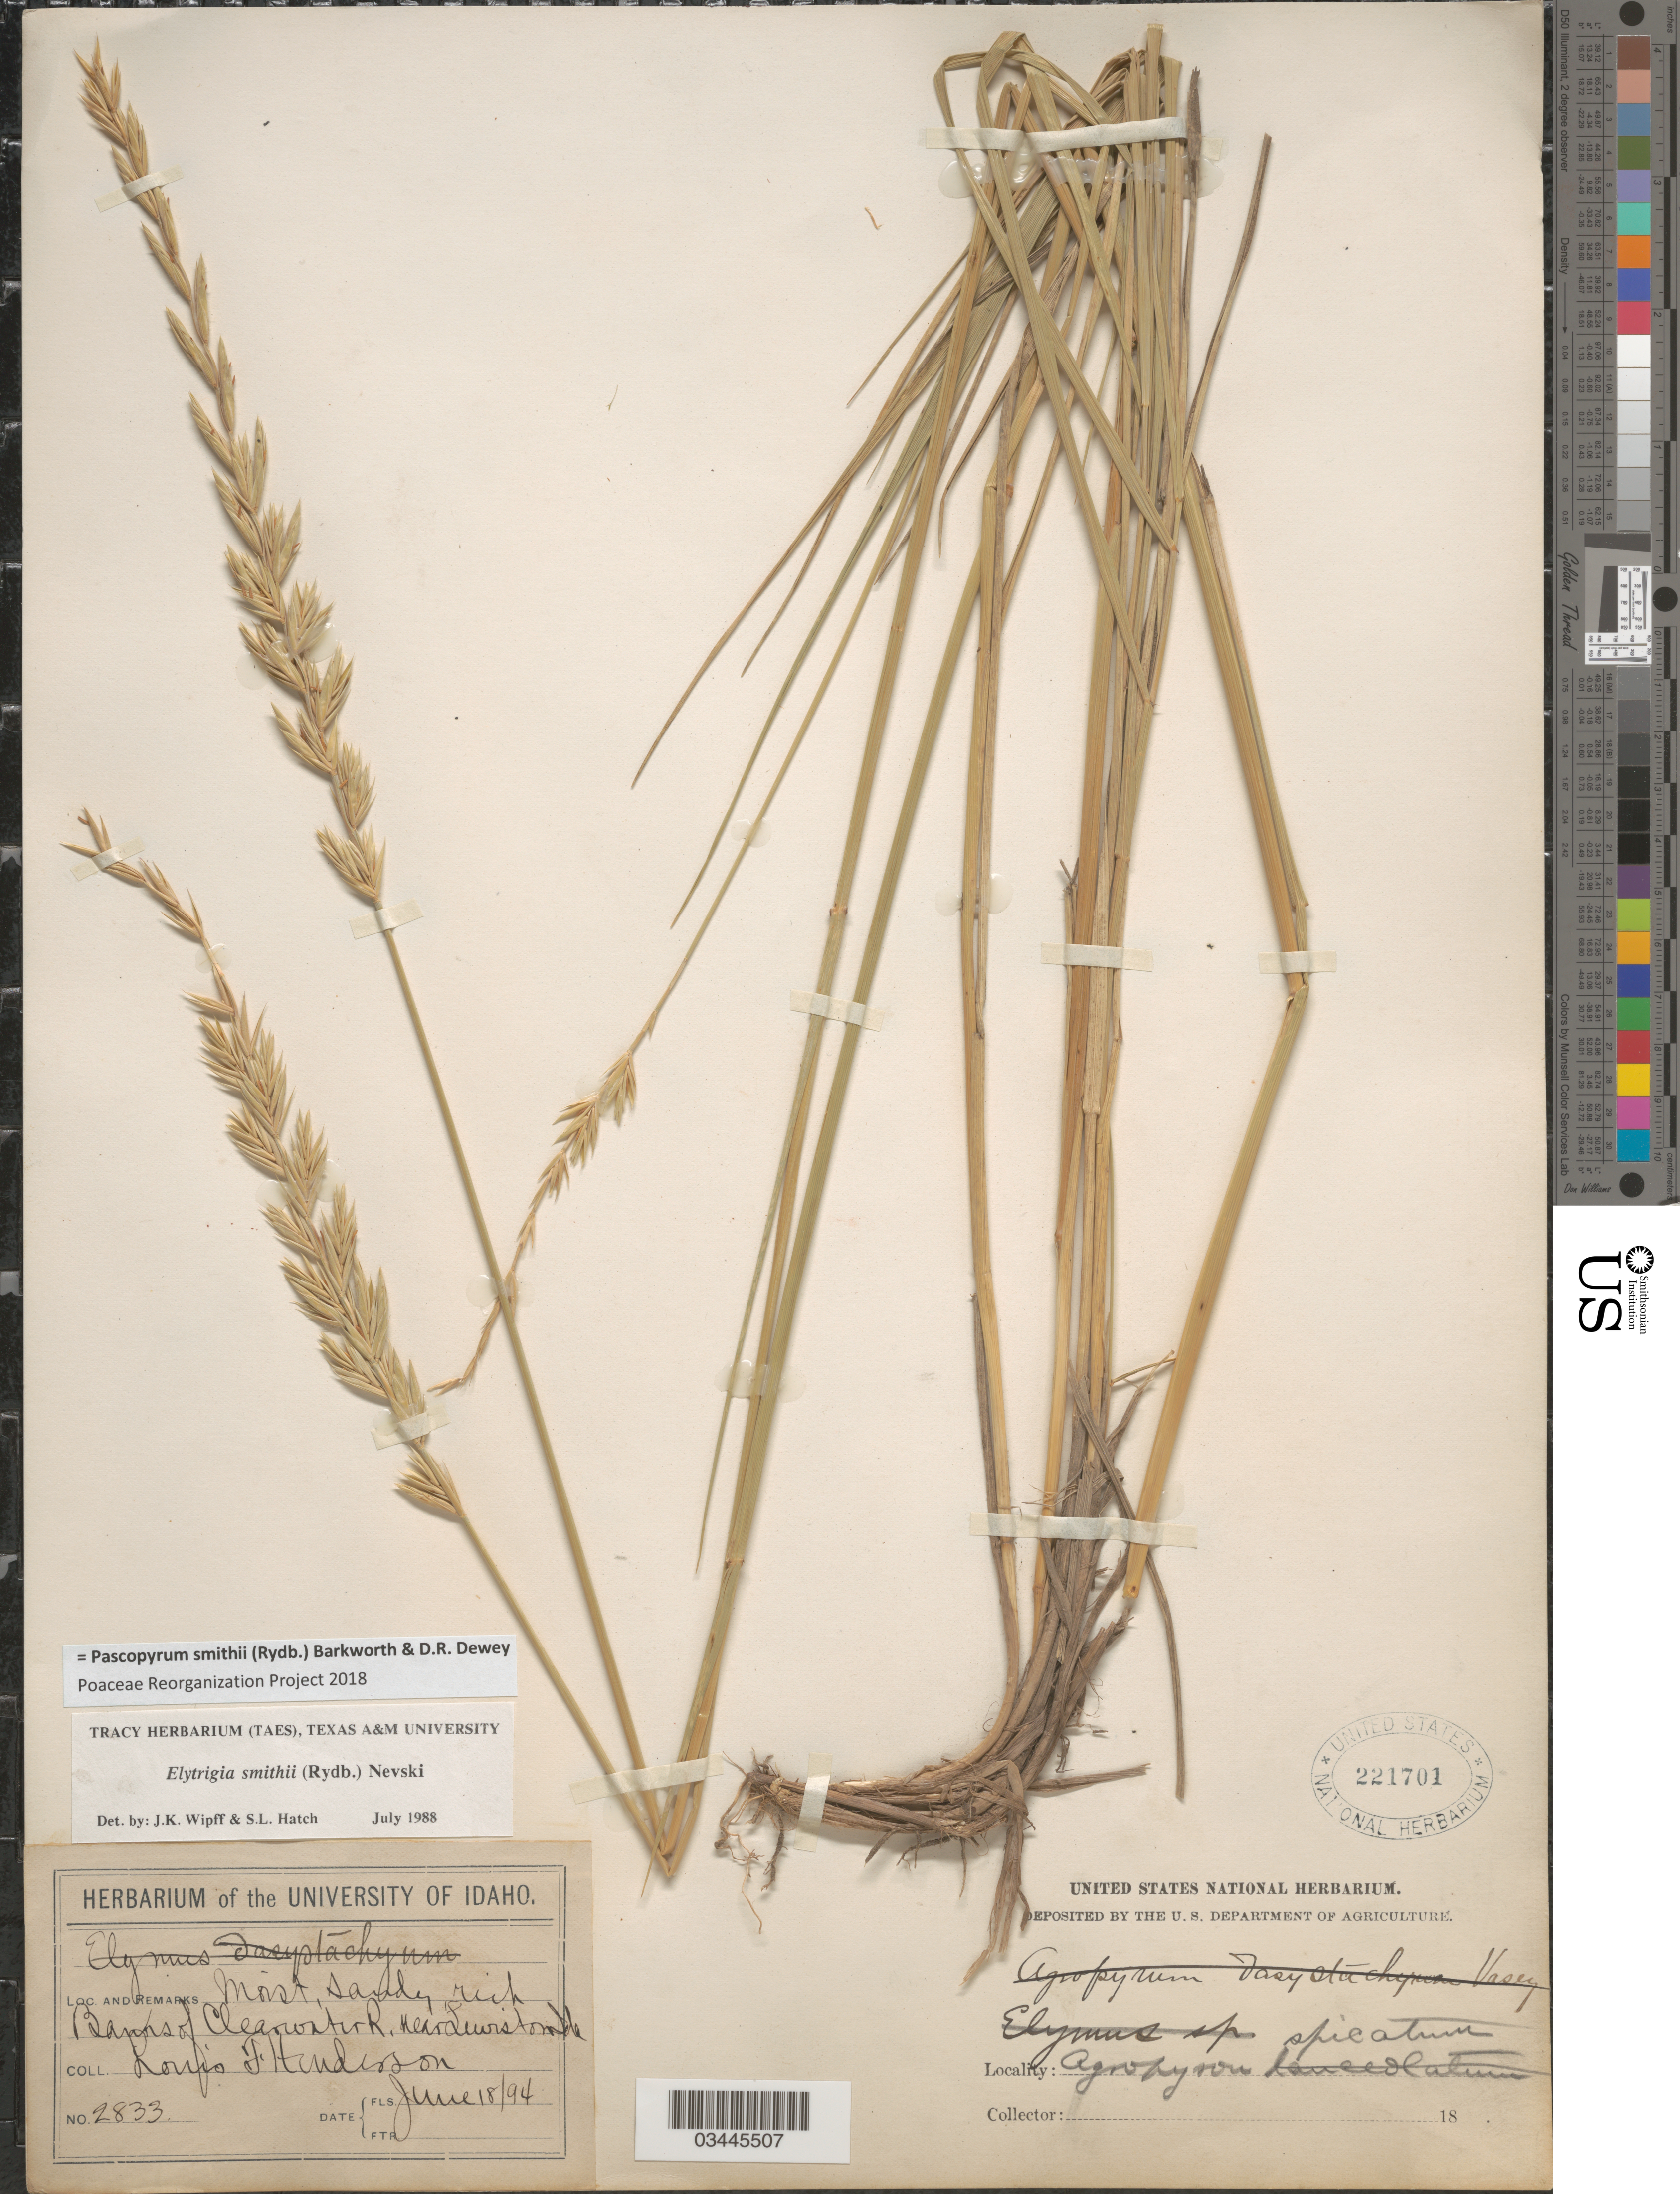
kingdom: Plantae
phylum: Tracheophyta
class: Liliopsida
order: Poales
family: Poaceae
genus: Pascopyrum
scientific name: Pascopyrum smithii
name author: (Rydb.) Barkworth & Dewey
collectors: L. Henderson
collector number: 2833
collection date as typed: Transcribed d/m/y: 18/6/94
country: United States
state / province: Idaho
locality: Moist, sandy rich Banks of Clearwater R. near Lewiston.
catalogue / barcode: US 221701